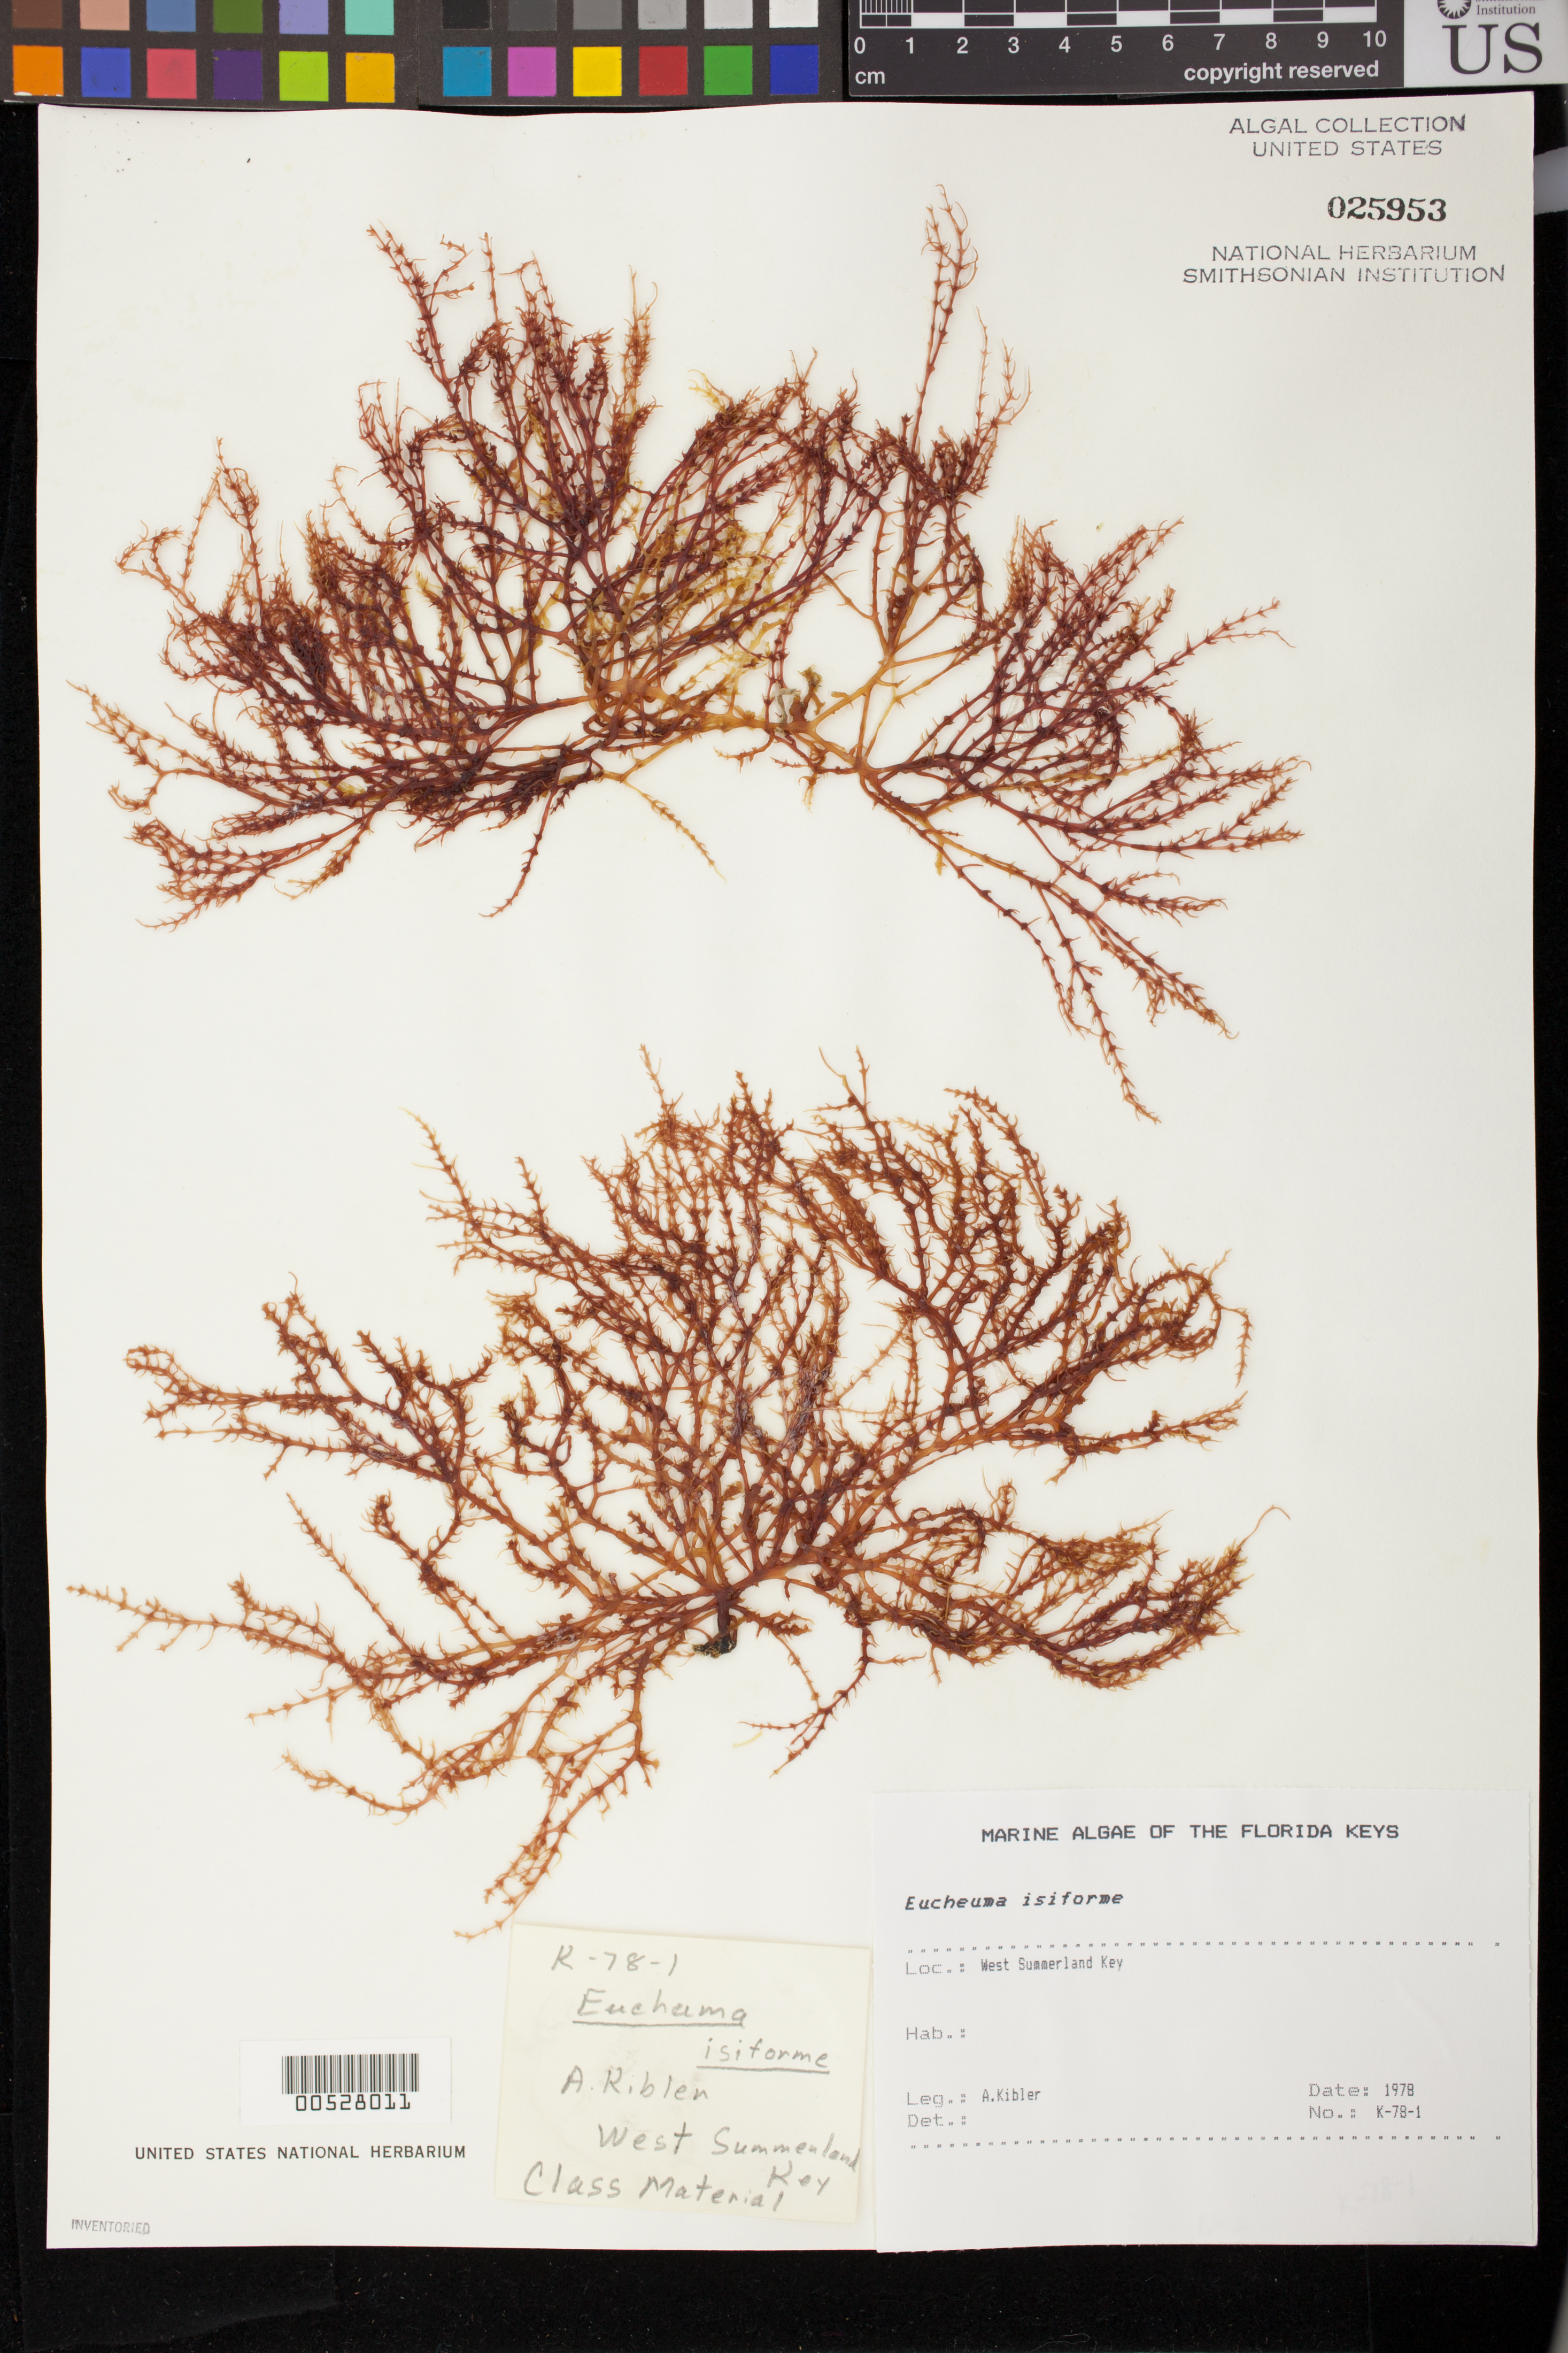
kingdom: Plantae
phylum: Rhodophyta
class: Florideophyceae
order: Gigartinales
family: Solieriaceae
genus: Eucheumatopsis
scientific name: Eucheumatopsis isiformis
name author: (C. Agardh) M.L. Núñez-Resendiz et al.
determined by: Algae name updating Project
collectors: A. Kibler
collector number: K-78-1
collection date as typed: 1978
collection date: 1978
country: United States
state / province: Florida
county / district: Monroe County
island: West Summerland Key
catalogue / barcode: US 25953